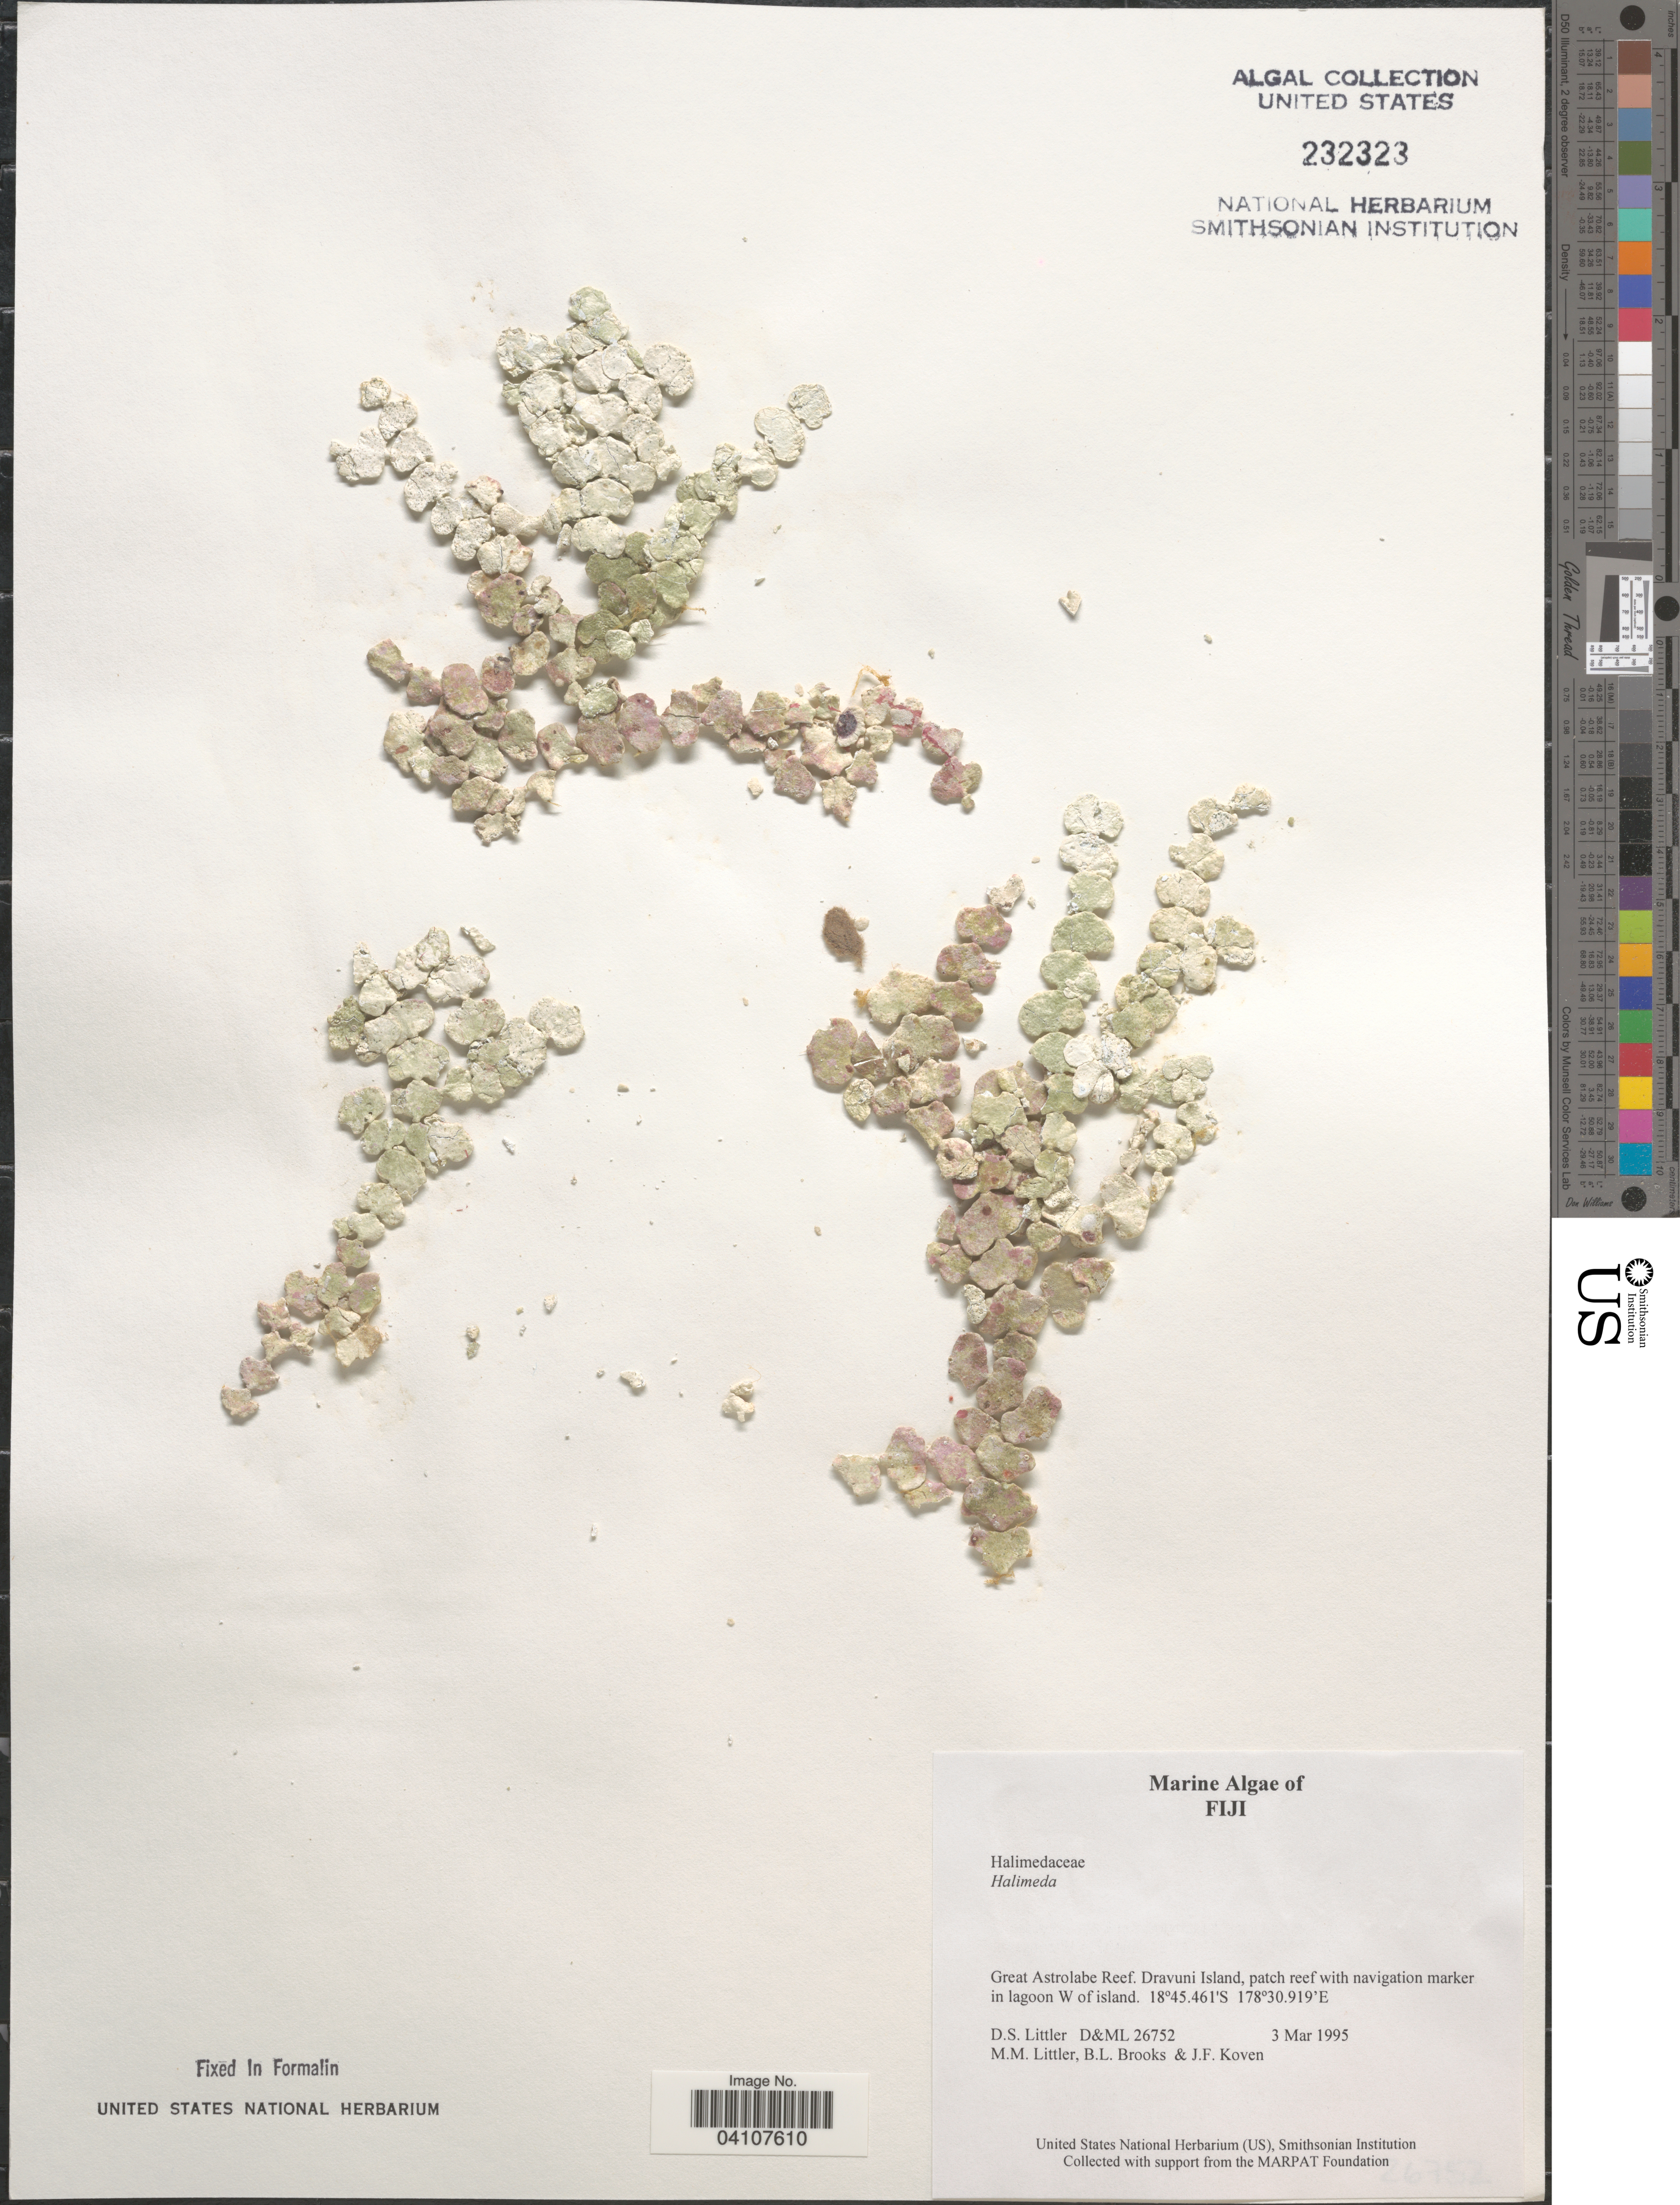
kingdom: Plantae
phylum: Chlorophyta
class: Ulvophyceae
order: Bryopsidales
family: Halimedaceae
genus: Halimeda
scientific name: Halimeda sp.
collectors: D. S. Littler, B. Brooks & J. Koven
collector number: D&ML26752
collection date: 1995-03-03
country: Fiji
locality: Great Astrolabe Reef. Dravuni Island, patch reef with navigation marker in lagoon W of island.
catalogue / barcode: US 232323